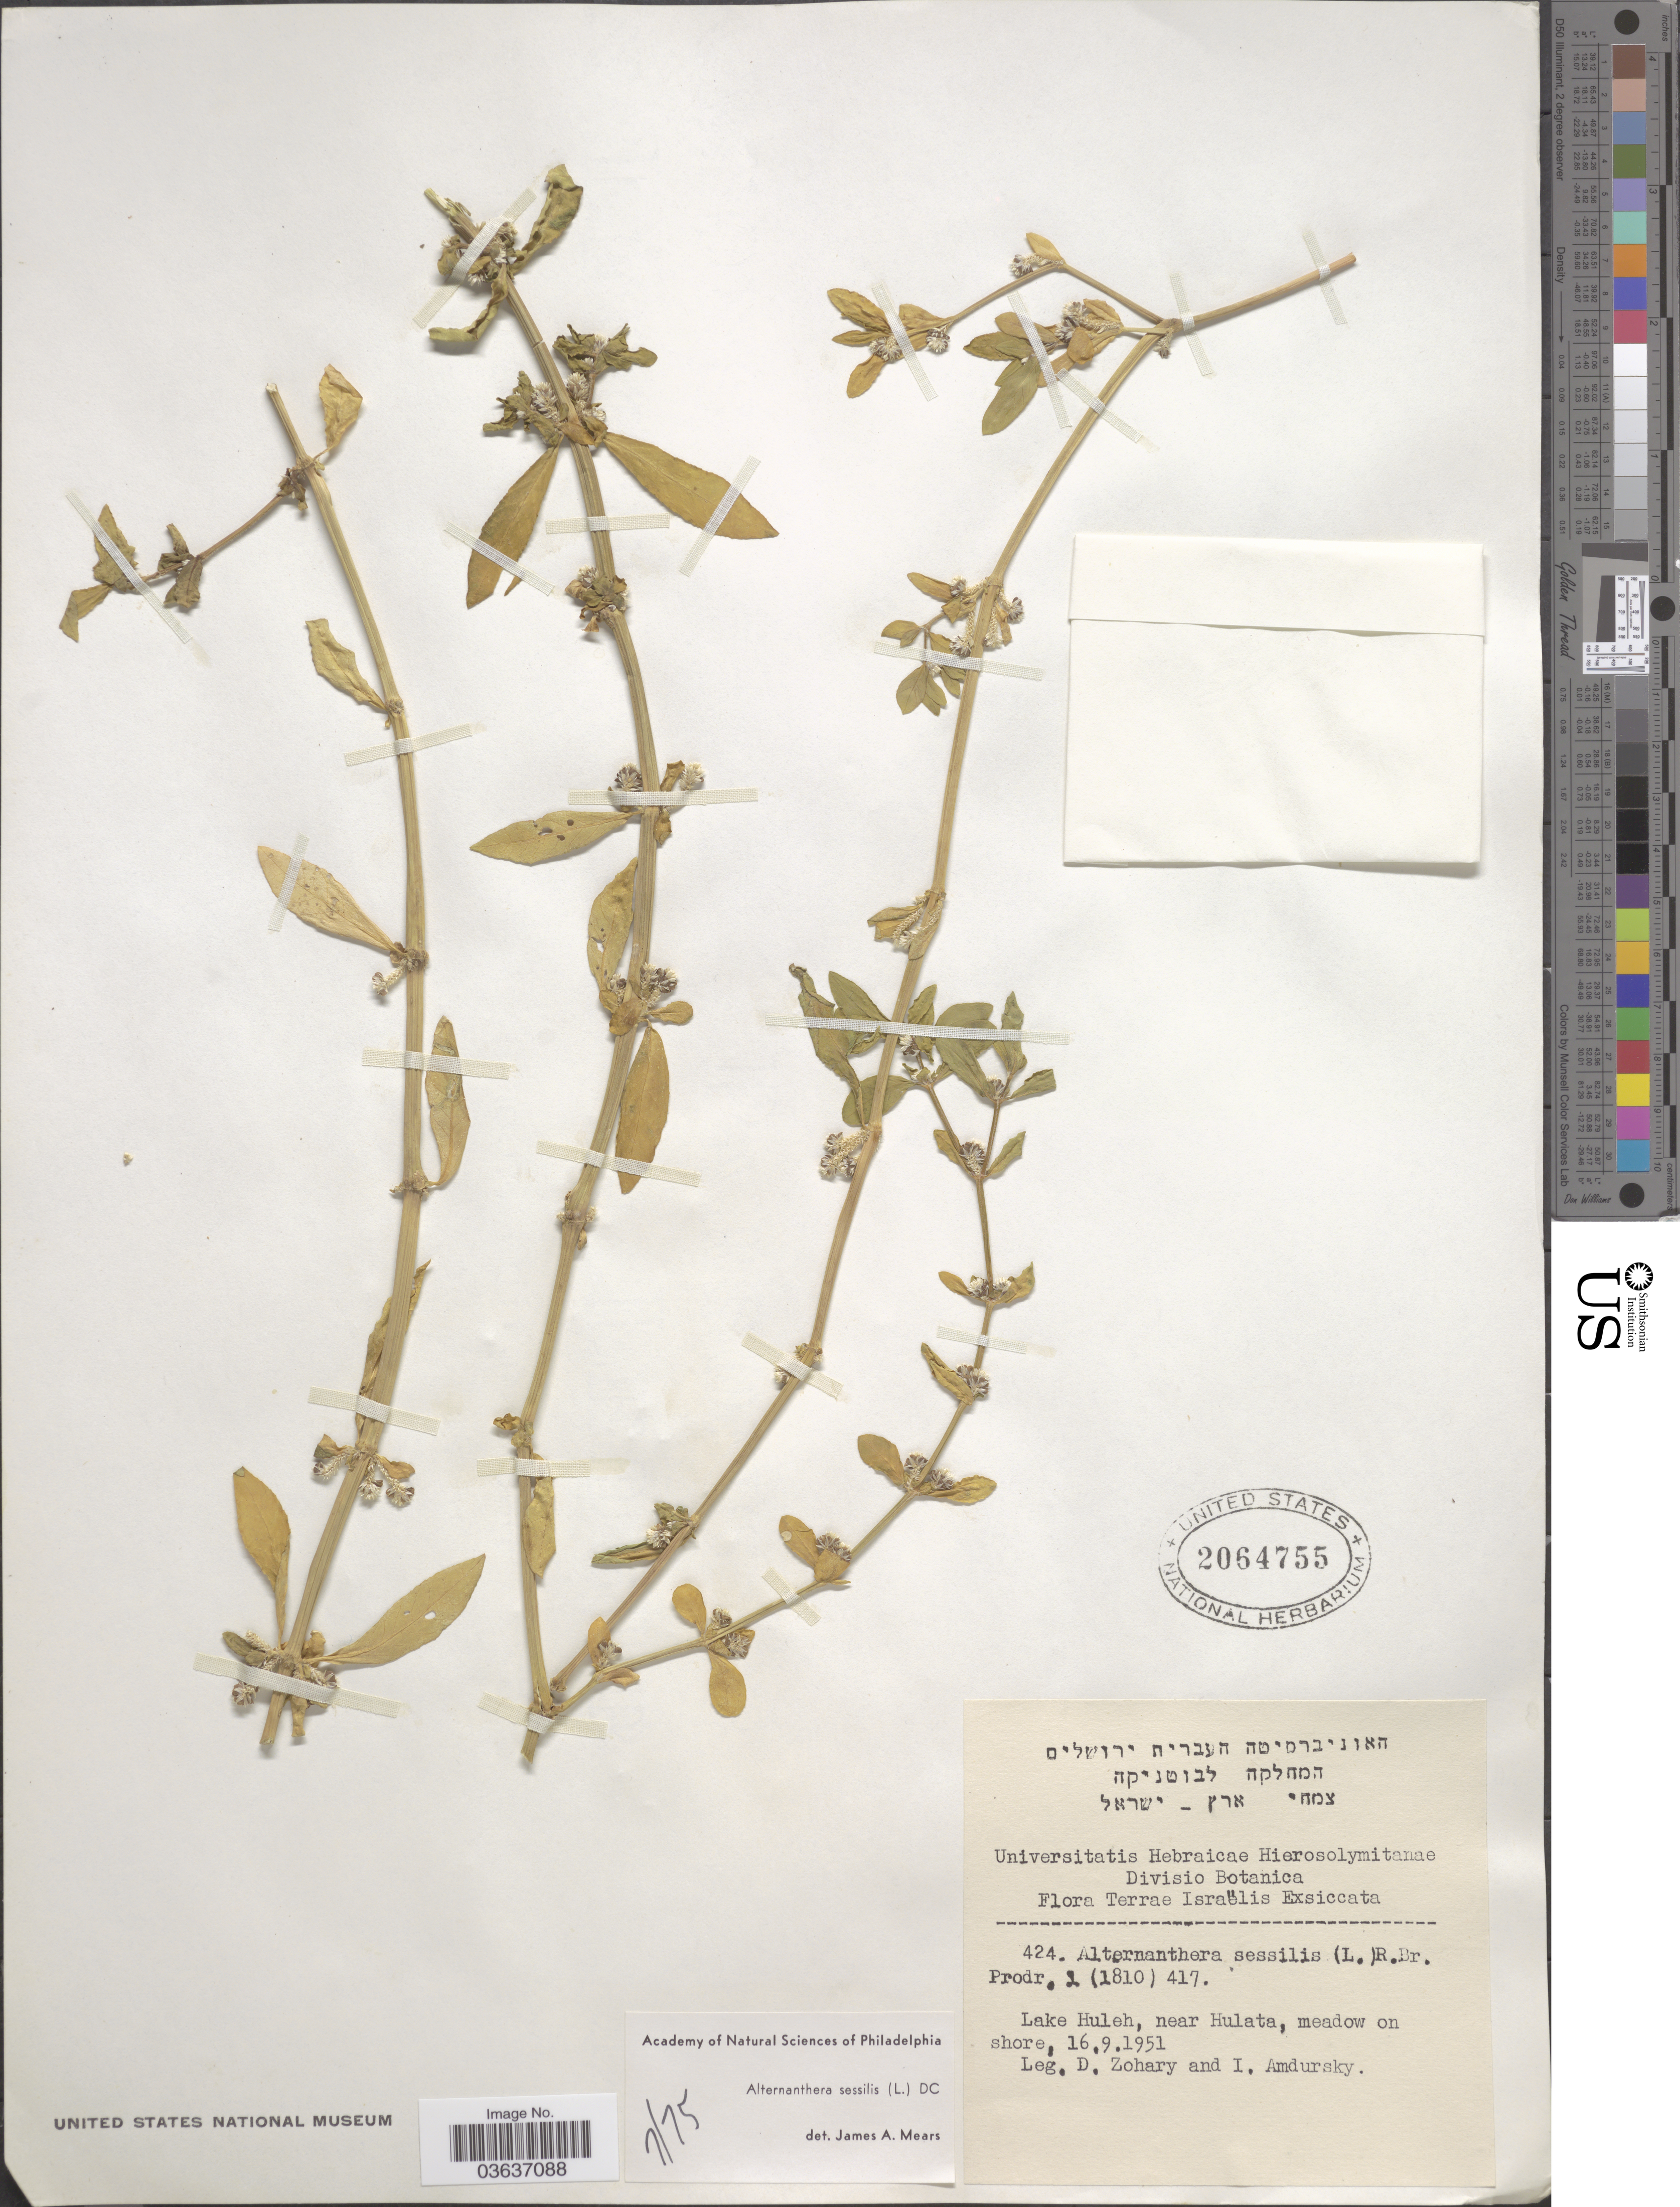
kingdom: Plantae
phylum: Tracheophyta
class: Magnoliopsida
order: Caryophyllales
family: Amaranthaceae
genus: Alternanthera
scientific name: Alternanthera sessilis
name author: (L.) DC.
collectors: D. Zohary & I. Amdursky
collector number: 424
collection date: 1951-09-16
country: Israel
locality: Terrae Israëlis. Lake Huleh, near Hulata, meadow on shore.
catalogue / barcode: US 2064755